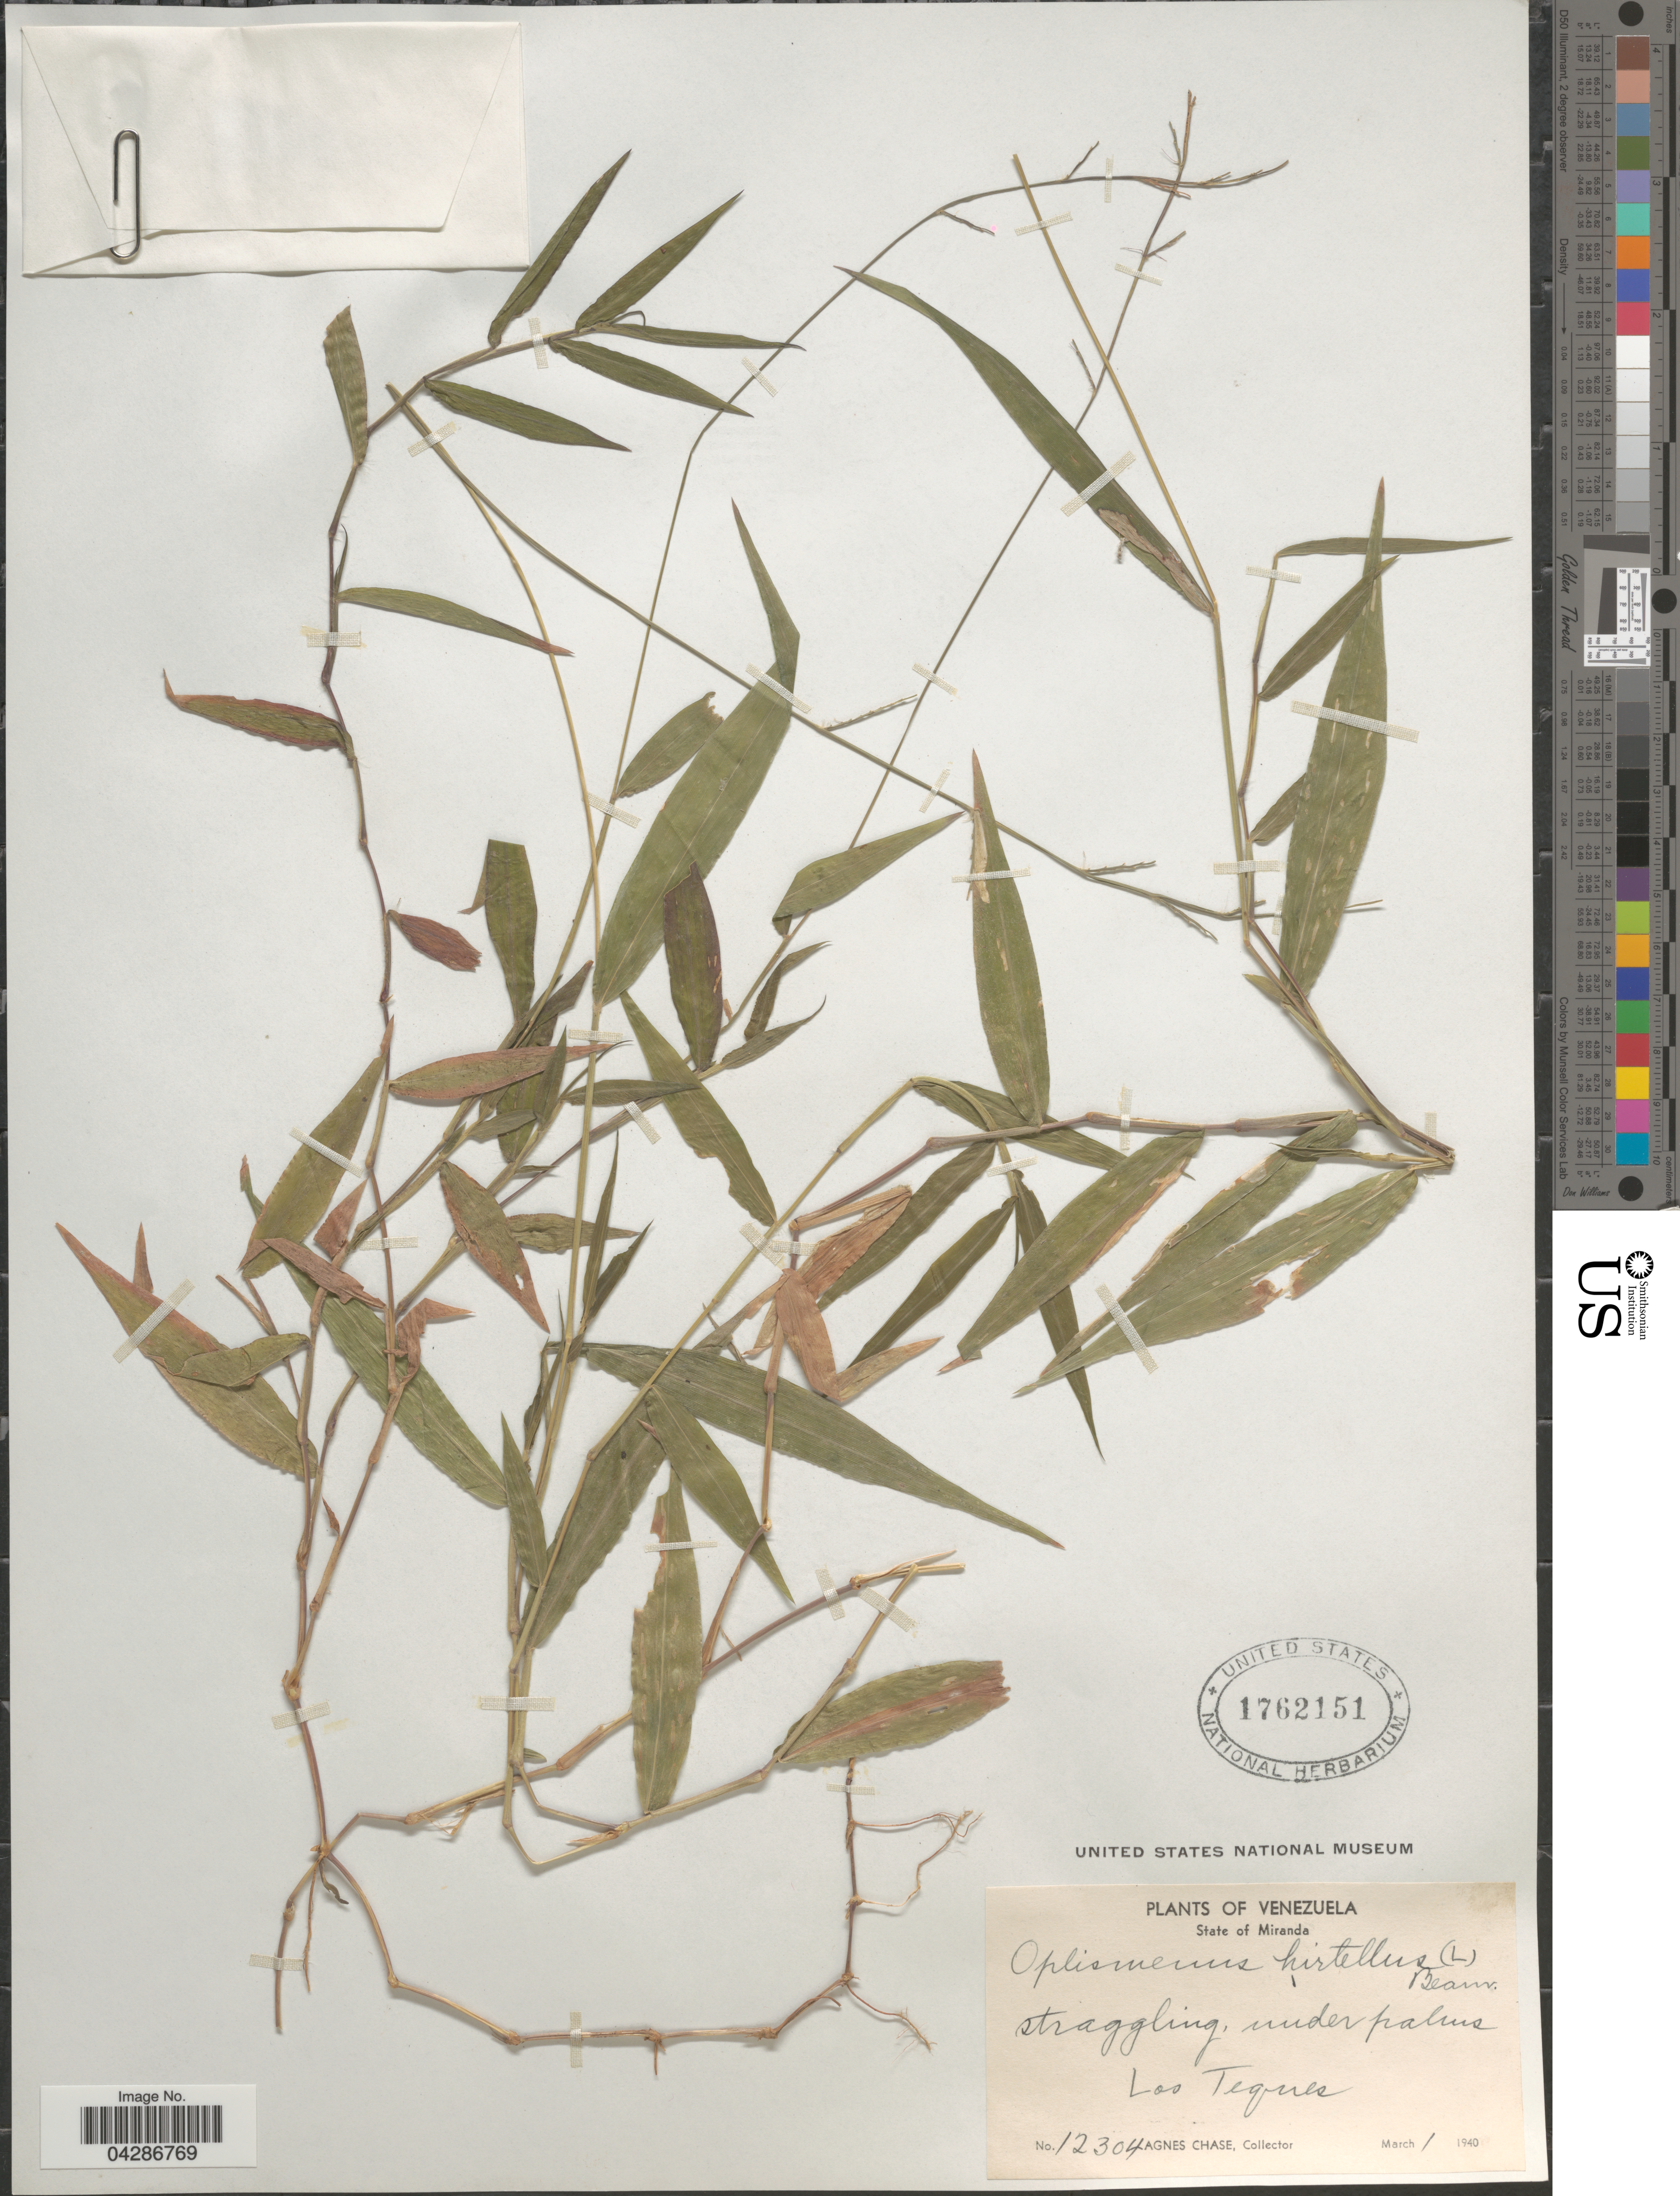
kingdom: Plantae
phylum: Tracheophyta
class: Liliopsida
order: Poales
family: Poaceae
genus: Oplismenus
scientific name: Oplismenus hirtellus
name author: (L.) P. Beauv.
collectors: A. Chase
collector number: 12304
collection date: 1940-03-01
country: Venezuela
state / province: Miranda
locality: Los Teques.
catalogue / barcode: US 1762151